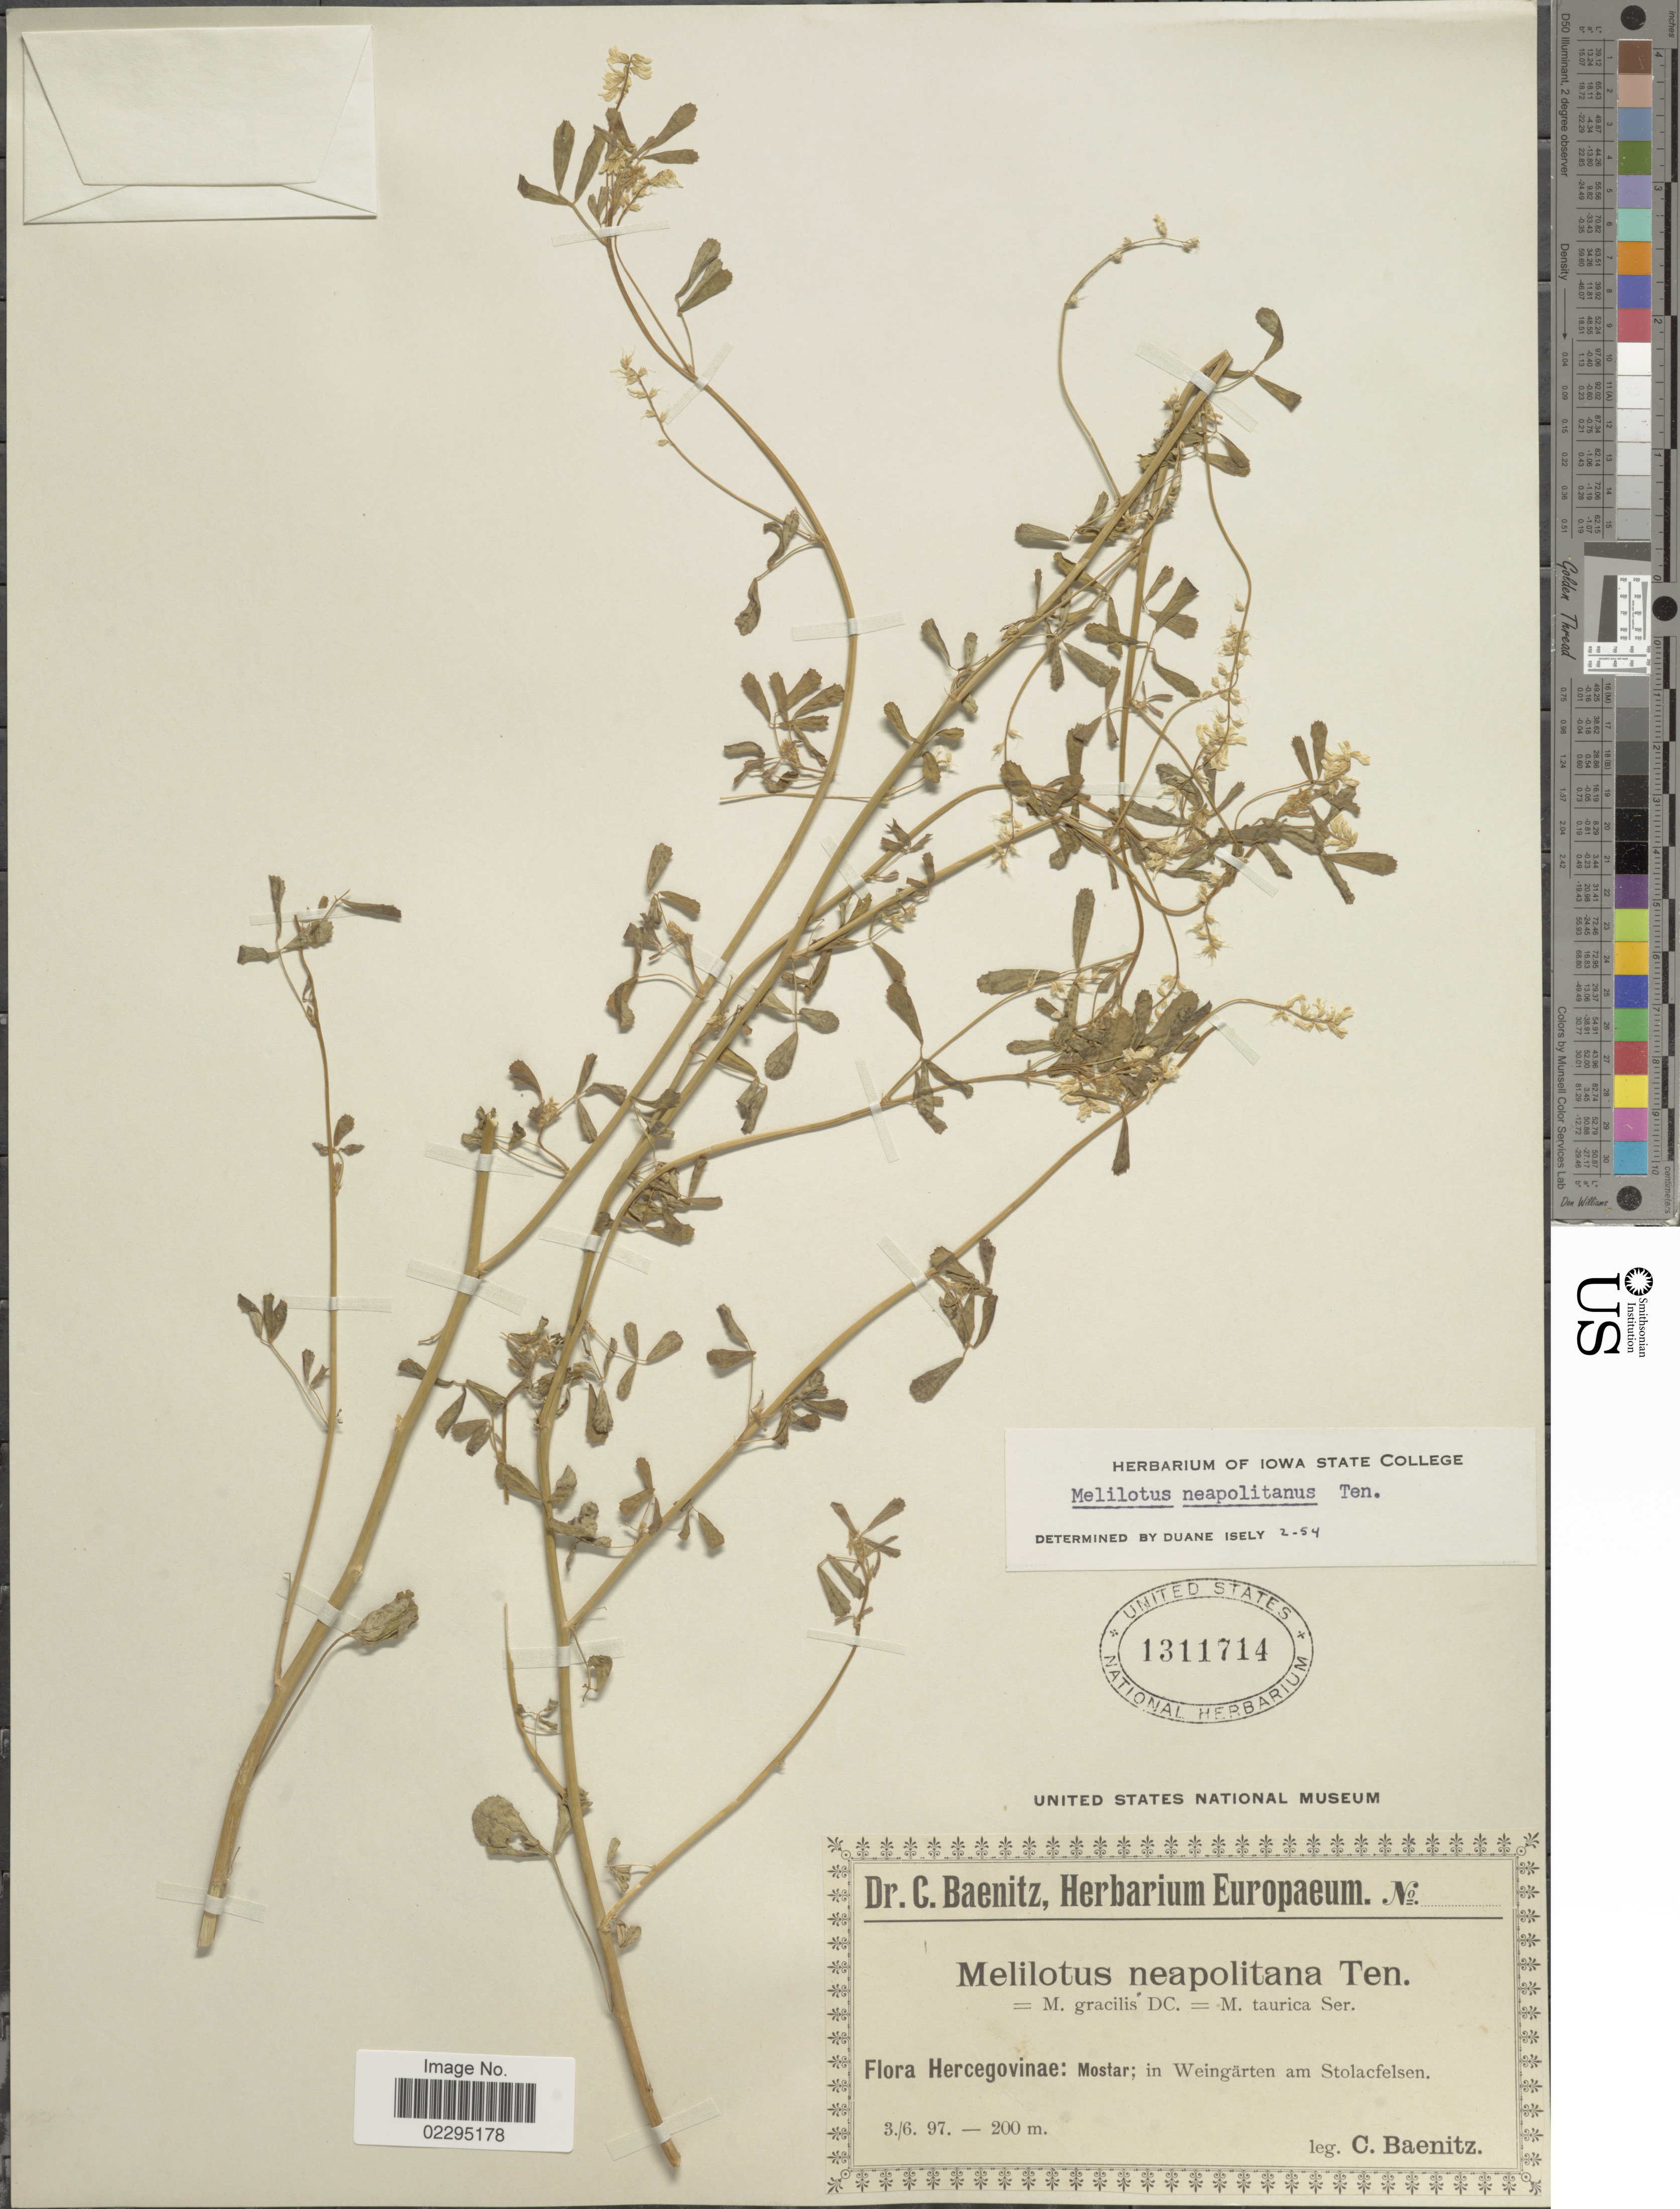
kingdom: Plantae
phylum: Tracheophyta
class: Magnoliopsida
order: Fabales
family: Fabaceae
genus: Melilotus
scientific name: Melilotus neapolitana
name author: Ten.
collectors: C. G. Baenitz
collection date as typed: Transcribed d/m/y: 3/6/97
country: Bosnia and Herzegovina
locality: Hercegovinae: Mostar; in Weingarten a,m Stolacfelsen.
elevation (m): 200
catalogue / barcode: US 1311714